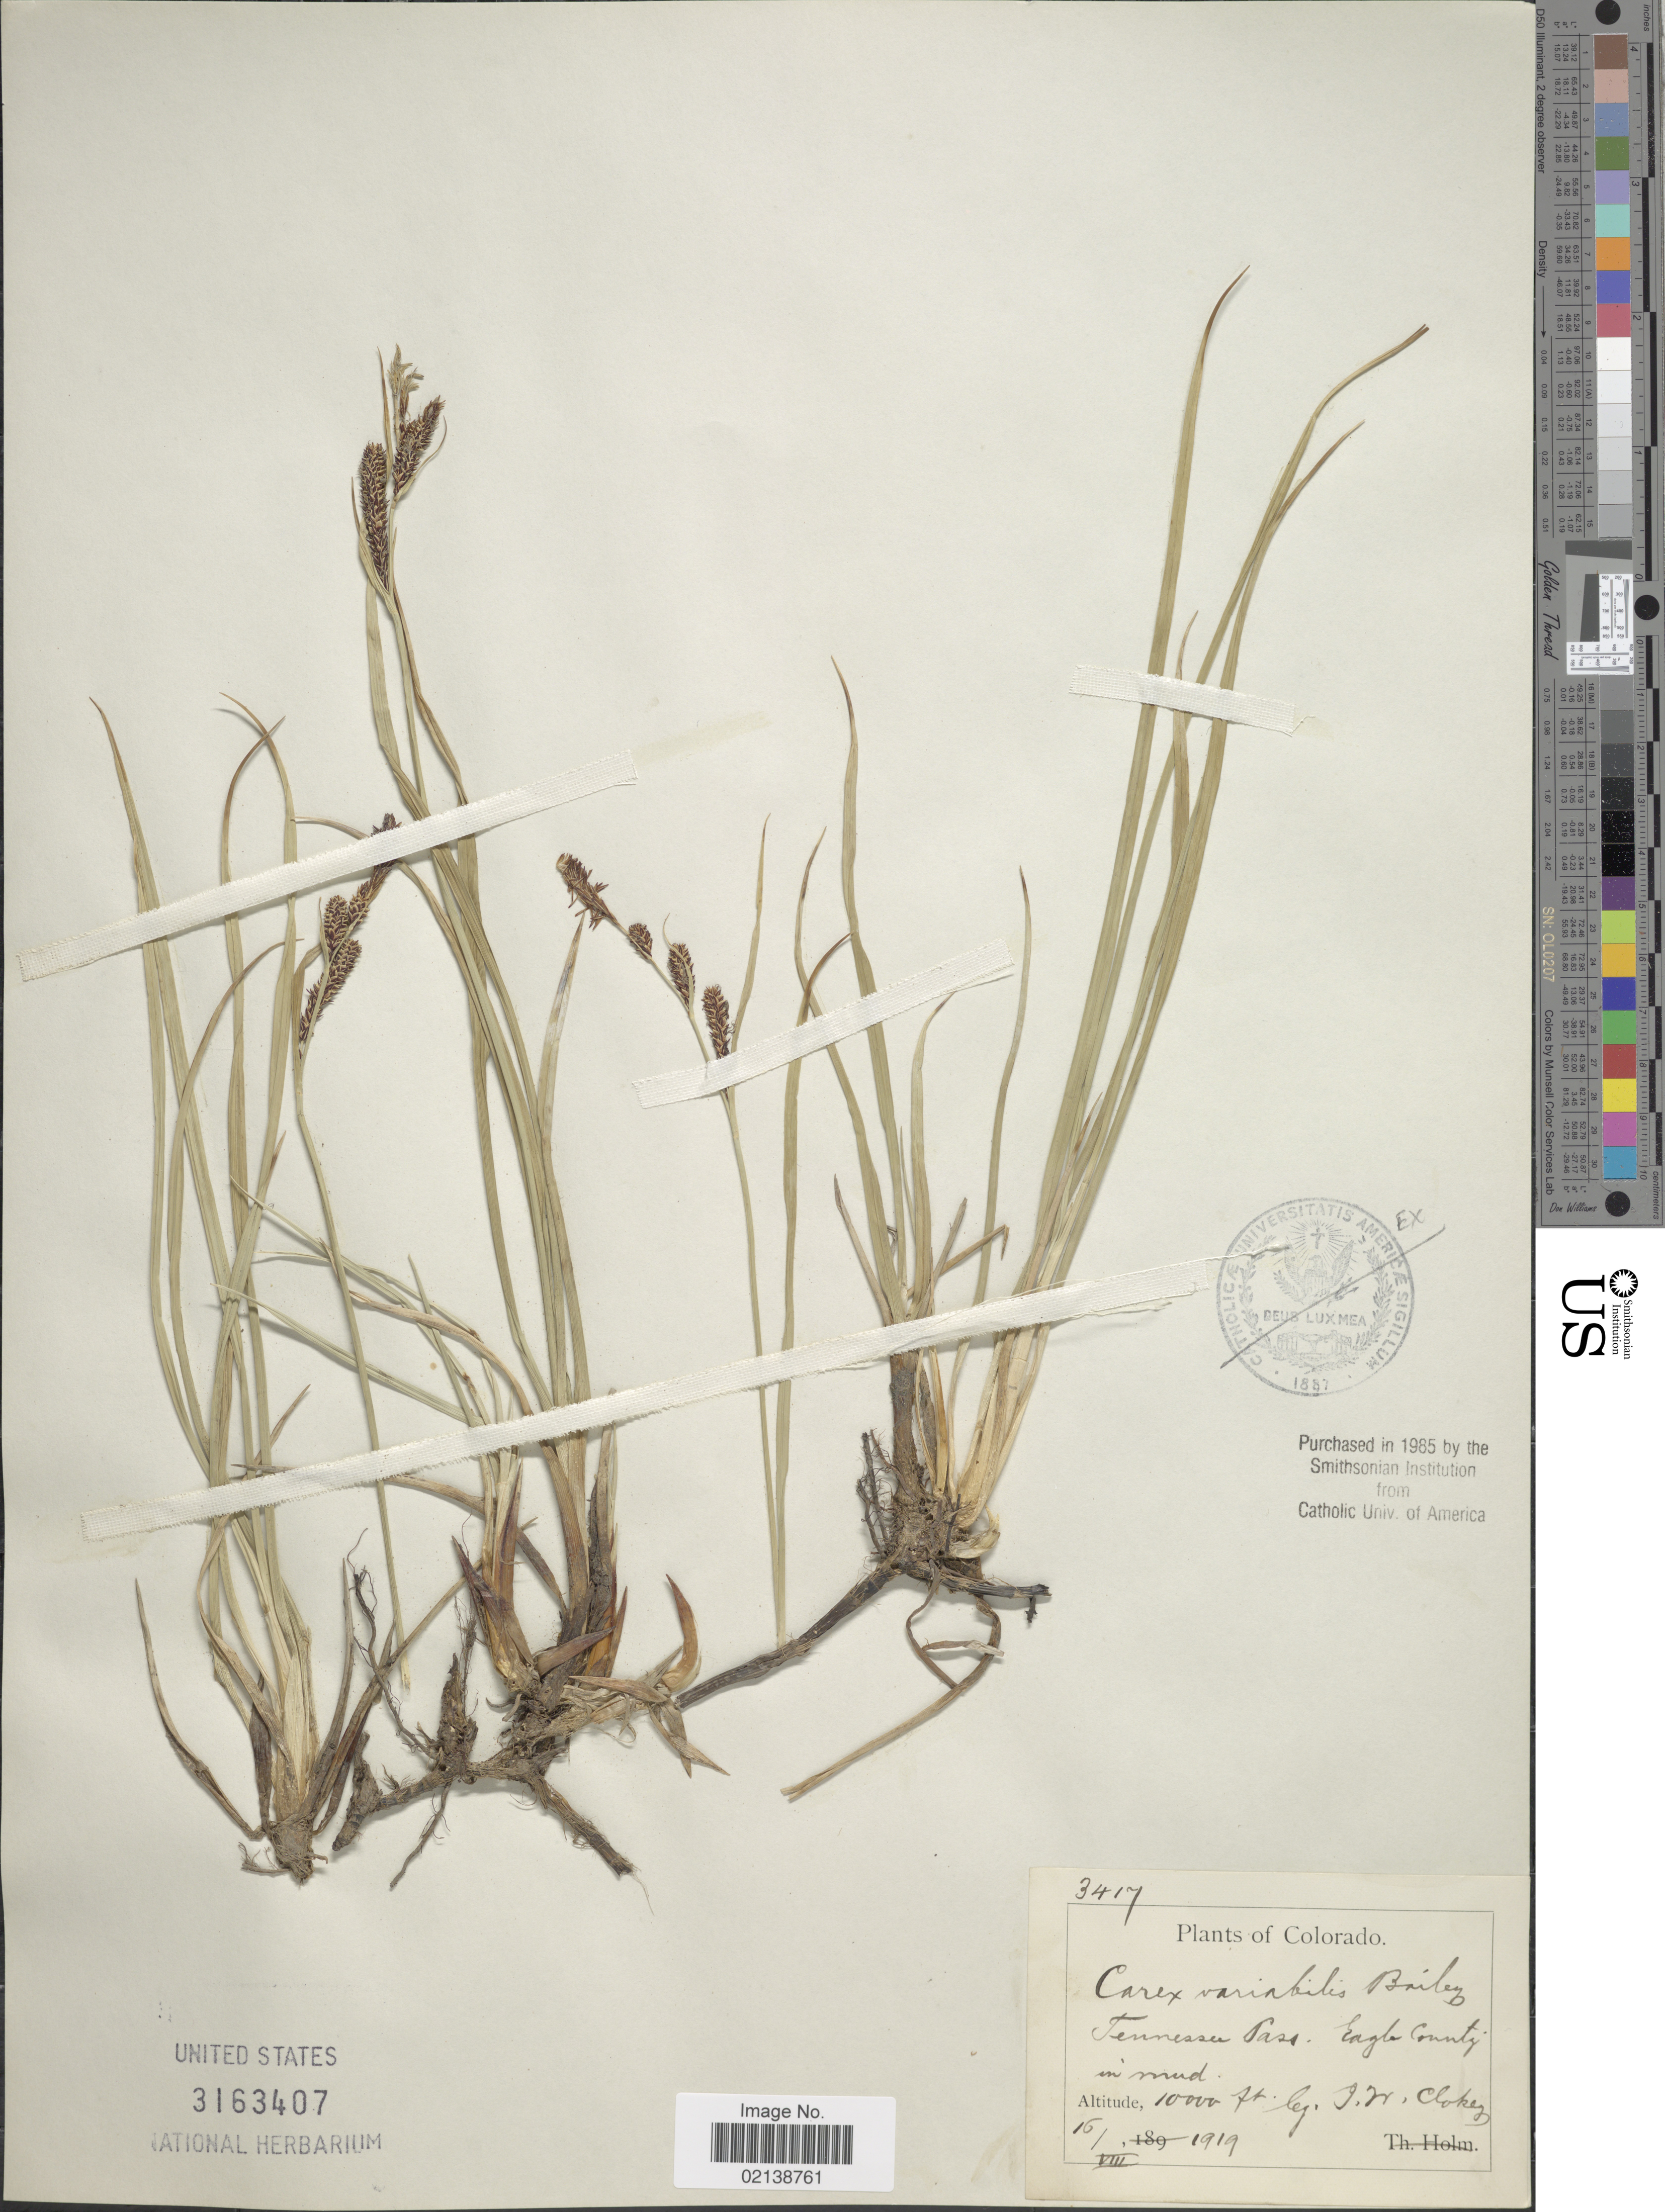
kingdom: Plantae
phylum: Tracheophyta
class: Liliopsida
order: Poales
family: Cyperaceae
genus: Carex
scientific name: Carex aquatilis var. aquatilis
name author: Wahlenb.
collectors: I. W. Clokey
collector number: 3417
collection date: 1919-08-16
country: United States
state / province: Colorado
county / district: Eagle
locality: Tennessee Pass. Eagle County. In mud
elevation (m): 3048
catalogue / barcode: US 3163407